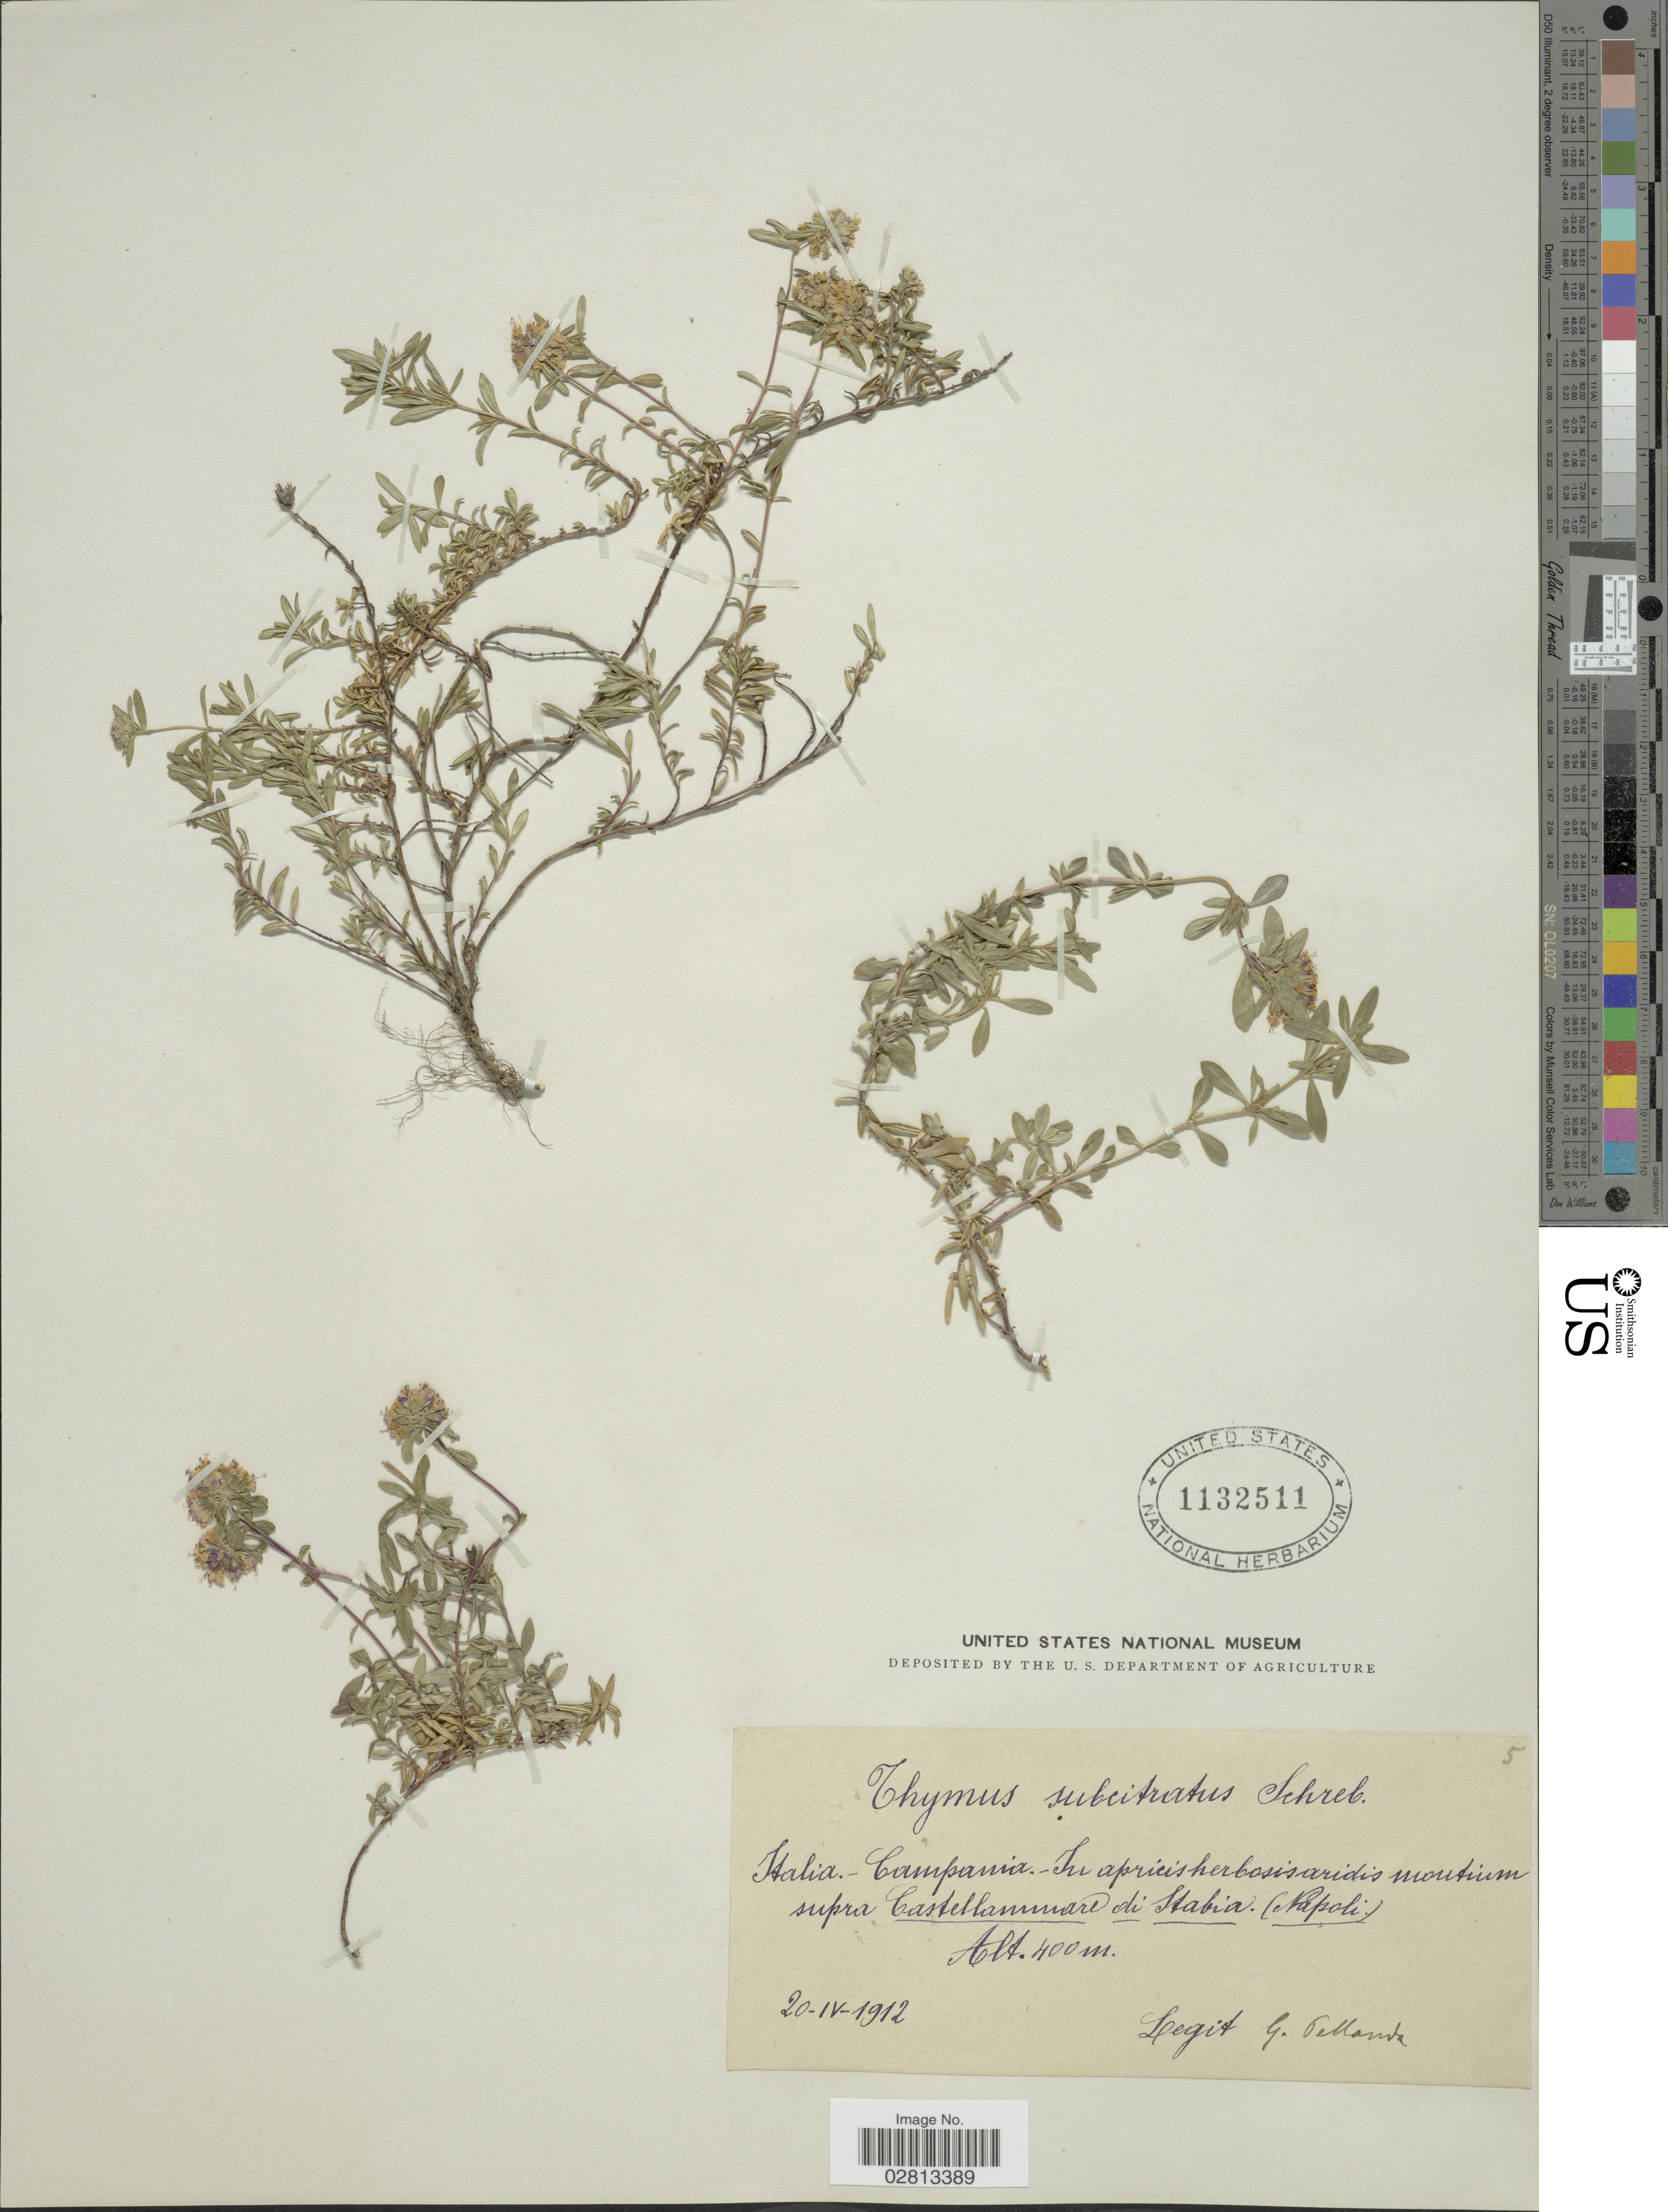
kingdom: Plantae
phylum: Tracheophyta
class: Magnoliopsida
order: Lamiales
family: Lamiaceae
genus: Thymus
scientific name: Thymus subcitratus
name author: Schreb.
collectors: G. Pellanda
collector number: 5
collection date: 1912-04-20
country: Italy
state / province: Campania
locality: Italia- Campania- In apricis herbosis aridis montium supra Castellanmure [interpreted] di Stabia (Napoli).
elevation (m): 400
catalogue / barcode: US 1132511